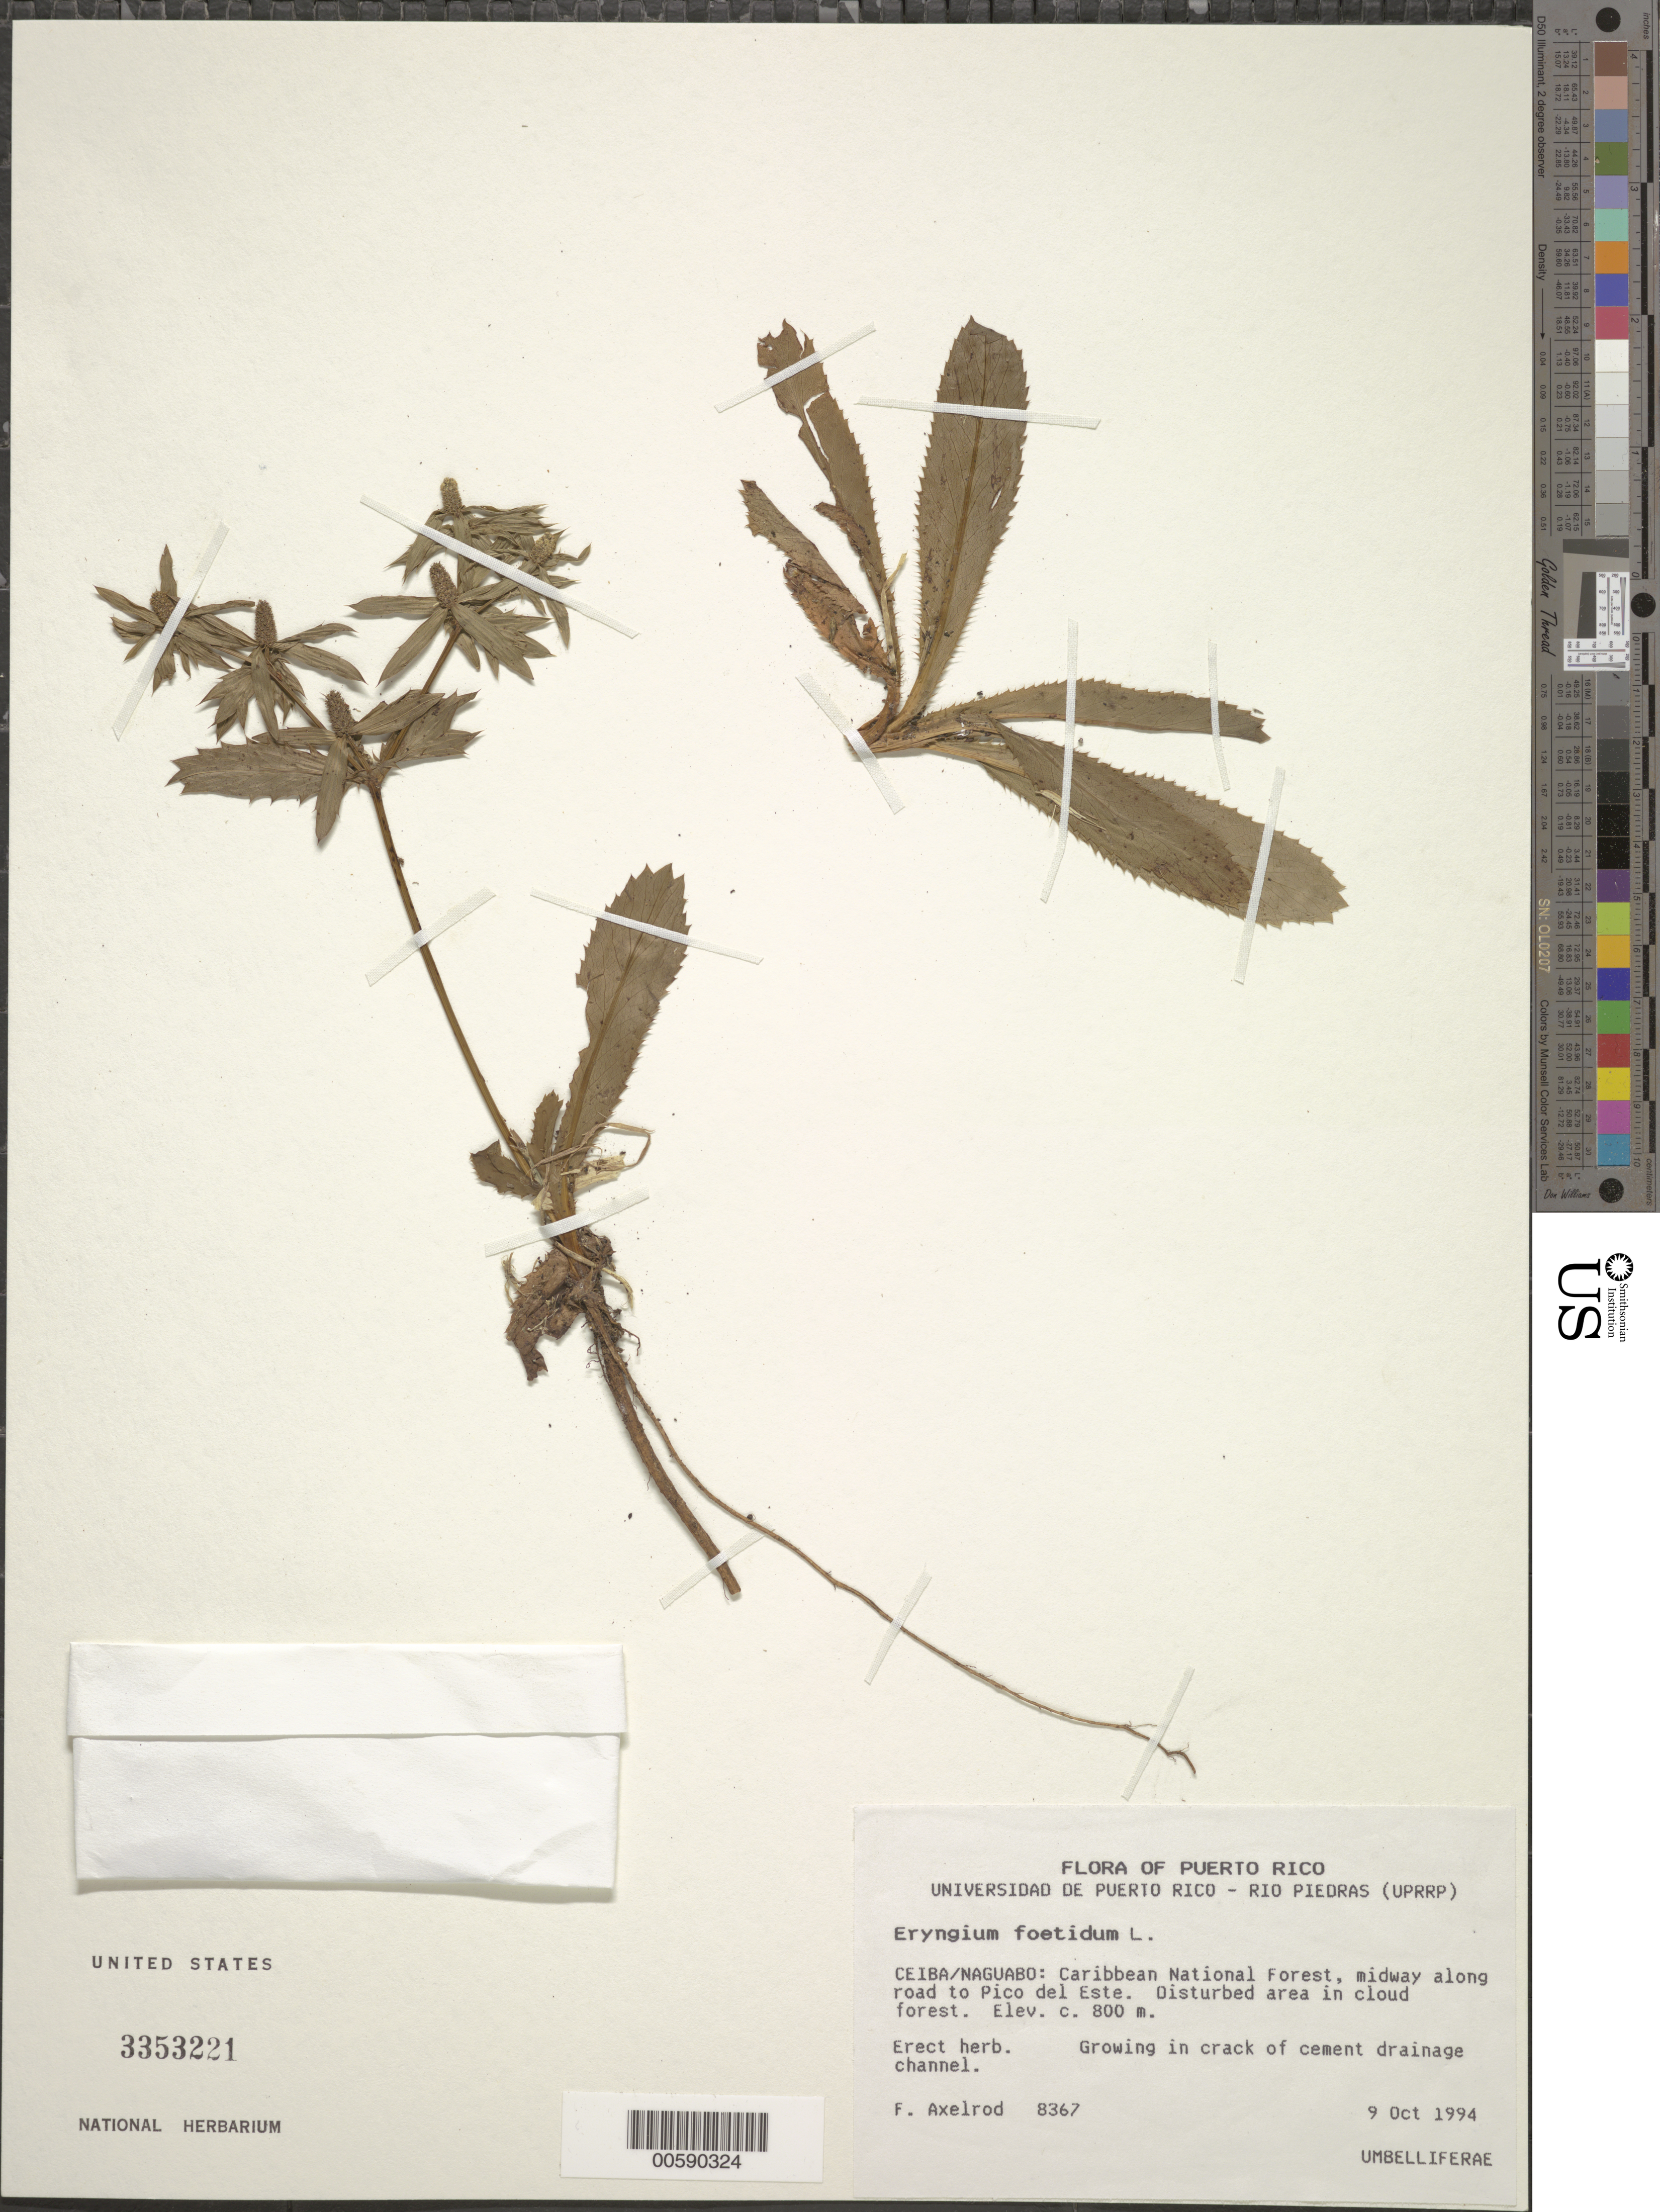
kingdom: Plantae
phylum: Tracheophyta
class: Magnoliopsida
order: Apiales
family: Apiaceae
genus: Eryngium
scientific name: Eryngium foetidum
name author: L.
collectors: F. S. Axelrod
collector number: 8367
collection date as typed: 09 Oct 1994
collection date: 1994-10-09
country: Puerto Rico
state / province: Naguabo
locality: Cieba/Naguabo: Caribbean National Forest, midway along road to Pico del Este.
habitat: Disturbed area in cloud forestt.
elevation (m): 800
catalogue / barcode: US 3353221